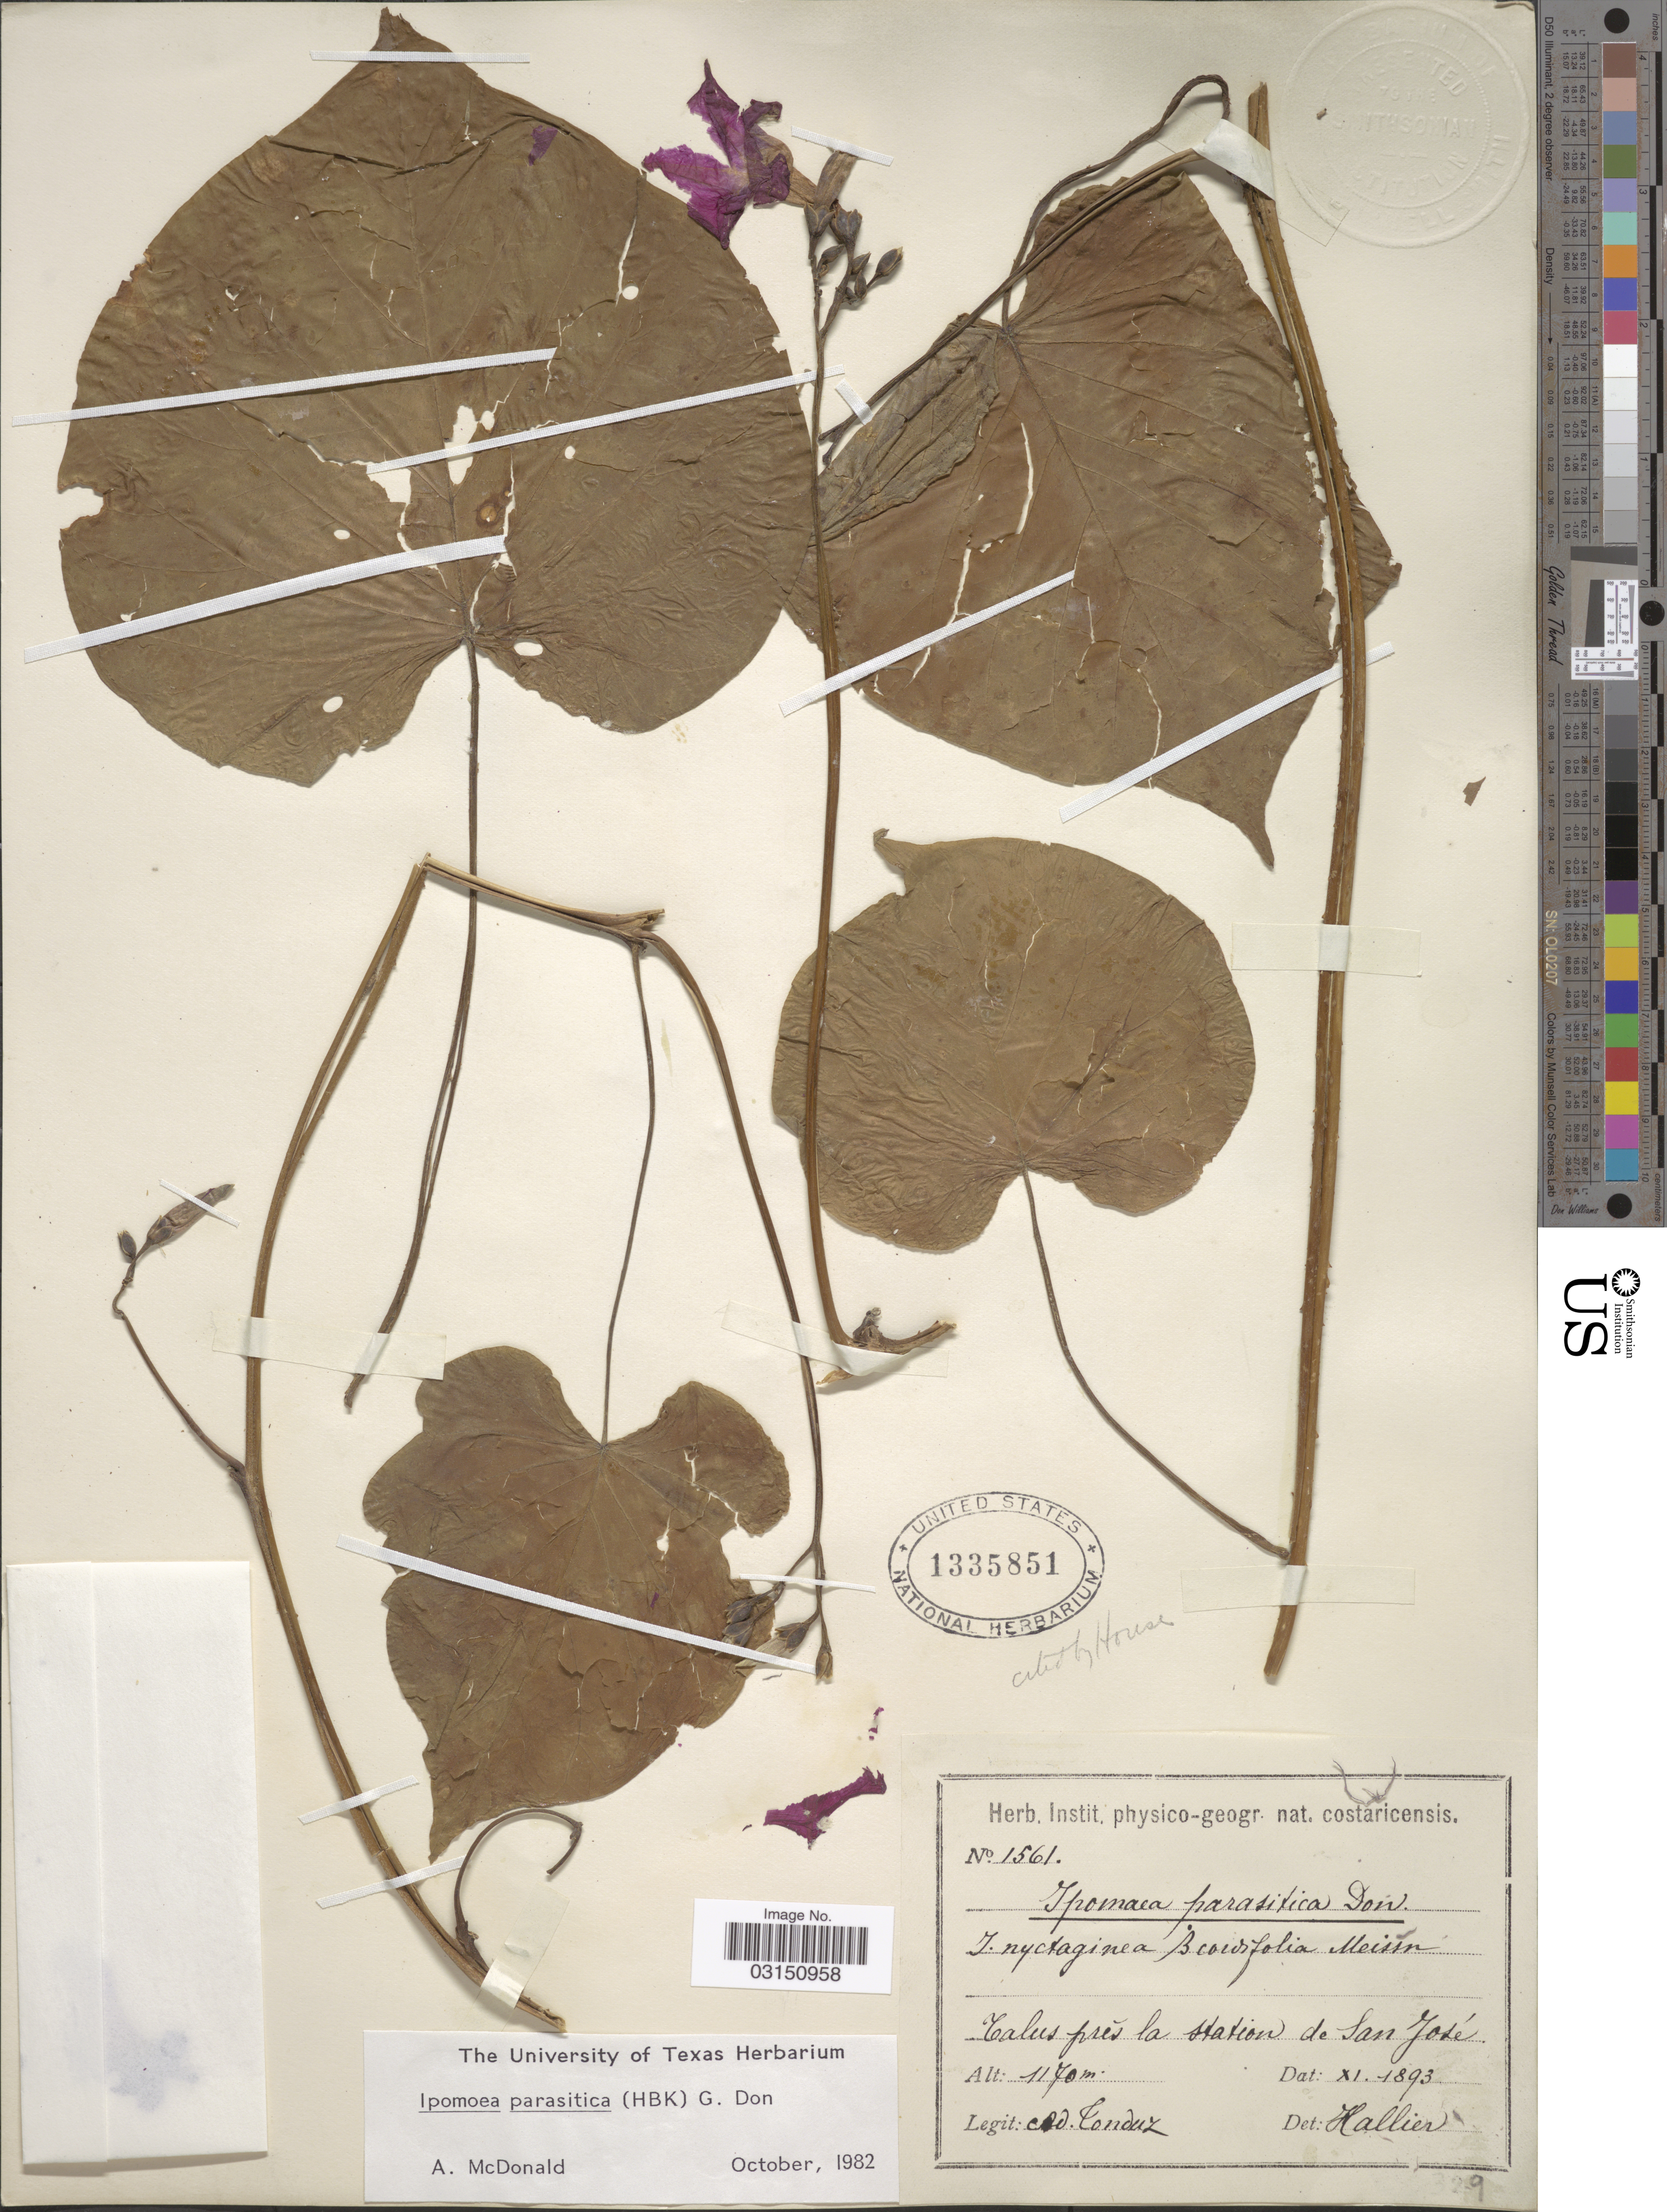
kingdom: Plantae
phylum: Tracheophyta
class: Magnoliopsida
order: Solanales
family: Convolvulaceae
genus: Ipomoea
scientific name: Ipomoea parasitica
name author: (Kunth) G. Don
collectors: A. Tonduz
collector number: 1561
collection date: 1893-11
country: Costa Rica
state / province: San José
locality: Talus prés la station de San José.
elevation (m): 1170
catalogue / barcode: US 1335851